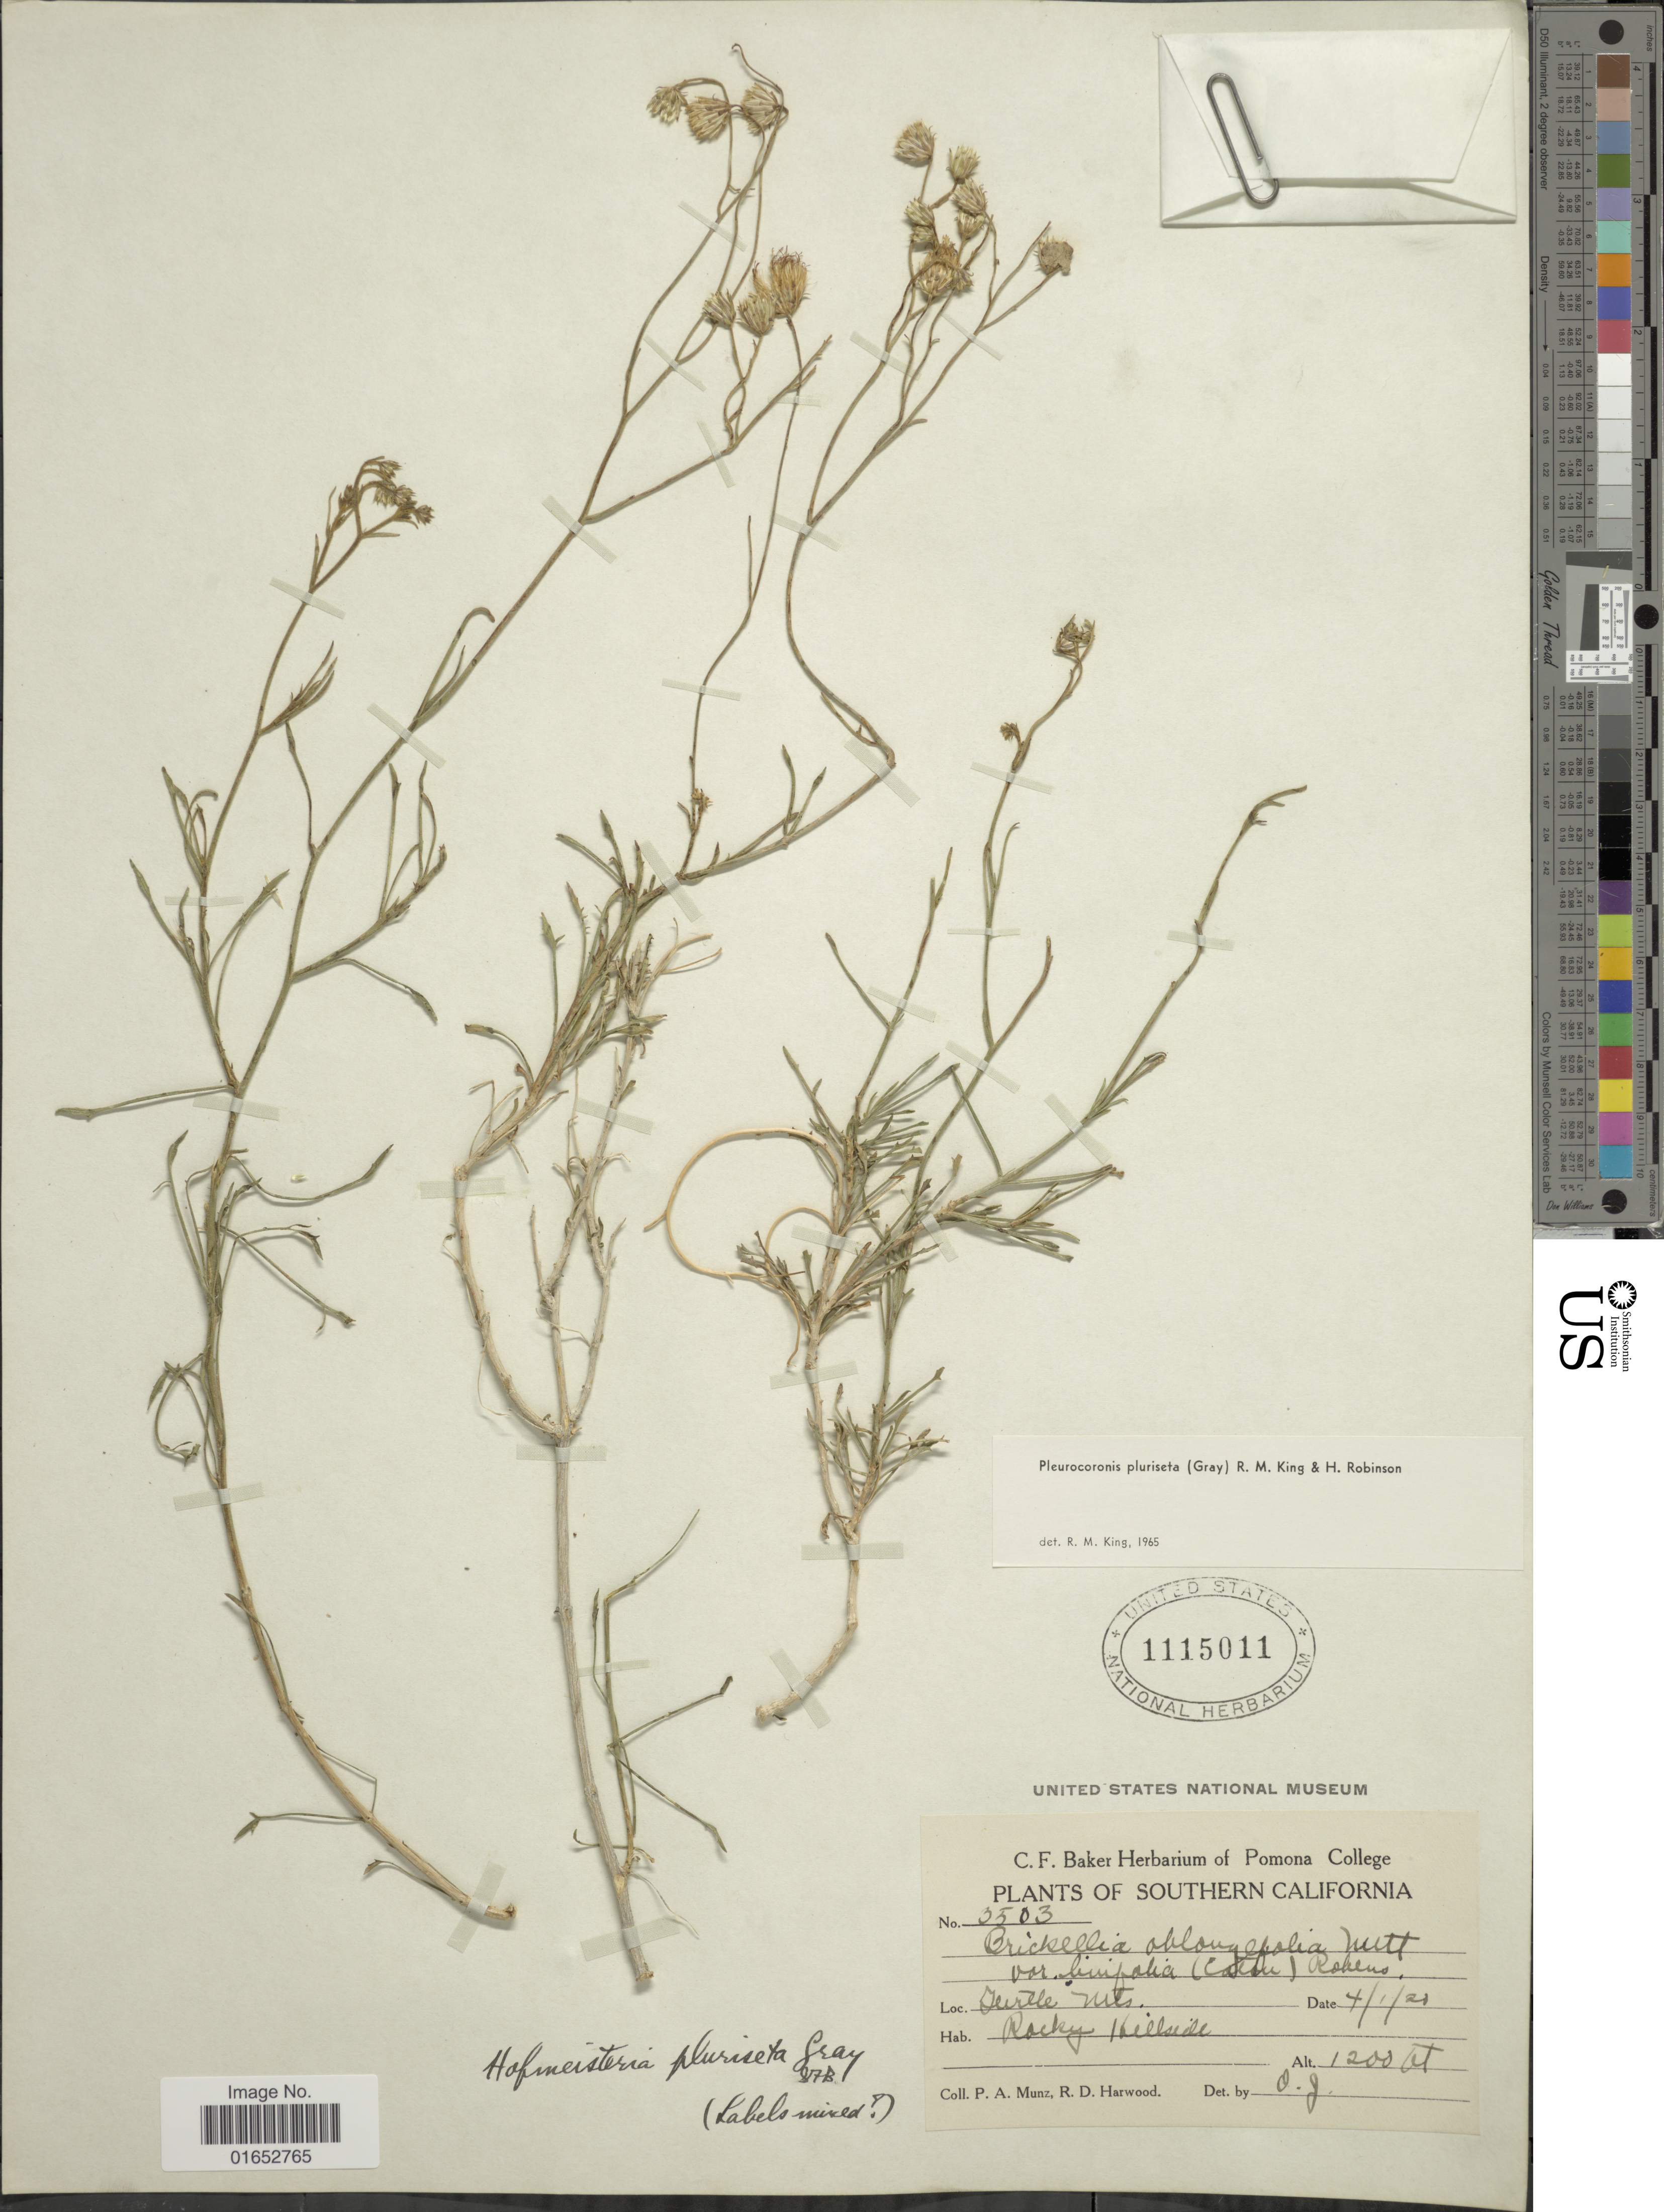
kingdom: Plantae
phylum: Tracheophyta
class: Magnoliopsida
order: Asterales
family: Asteraceae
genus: Pleurocoronis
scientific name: Pleurocoronis pluriseta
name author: (A. Gray) R.M. King & H. Rob.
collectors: P. A. Munz & R. Harwood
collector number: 3503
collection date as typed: Transcribed d/m/y: 4/1/20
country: United States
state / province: California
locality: Southern California, Turtle Mts.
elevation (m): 366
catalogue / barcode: US 1115011